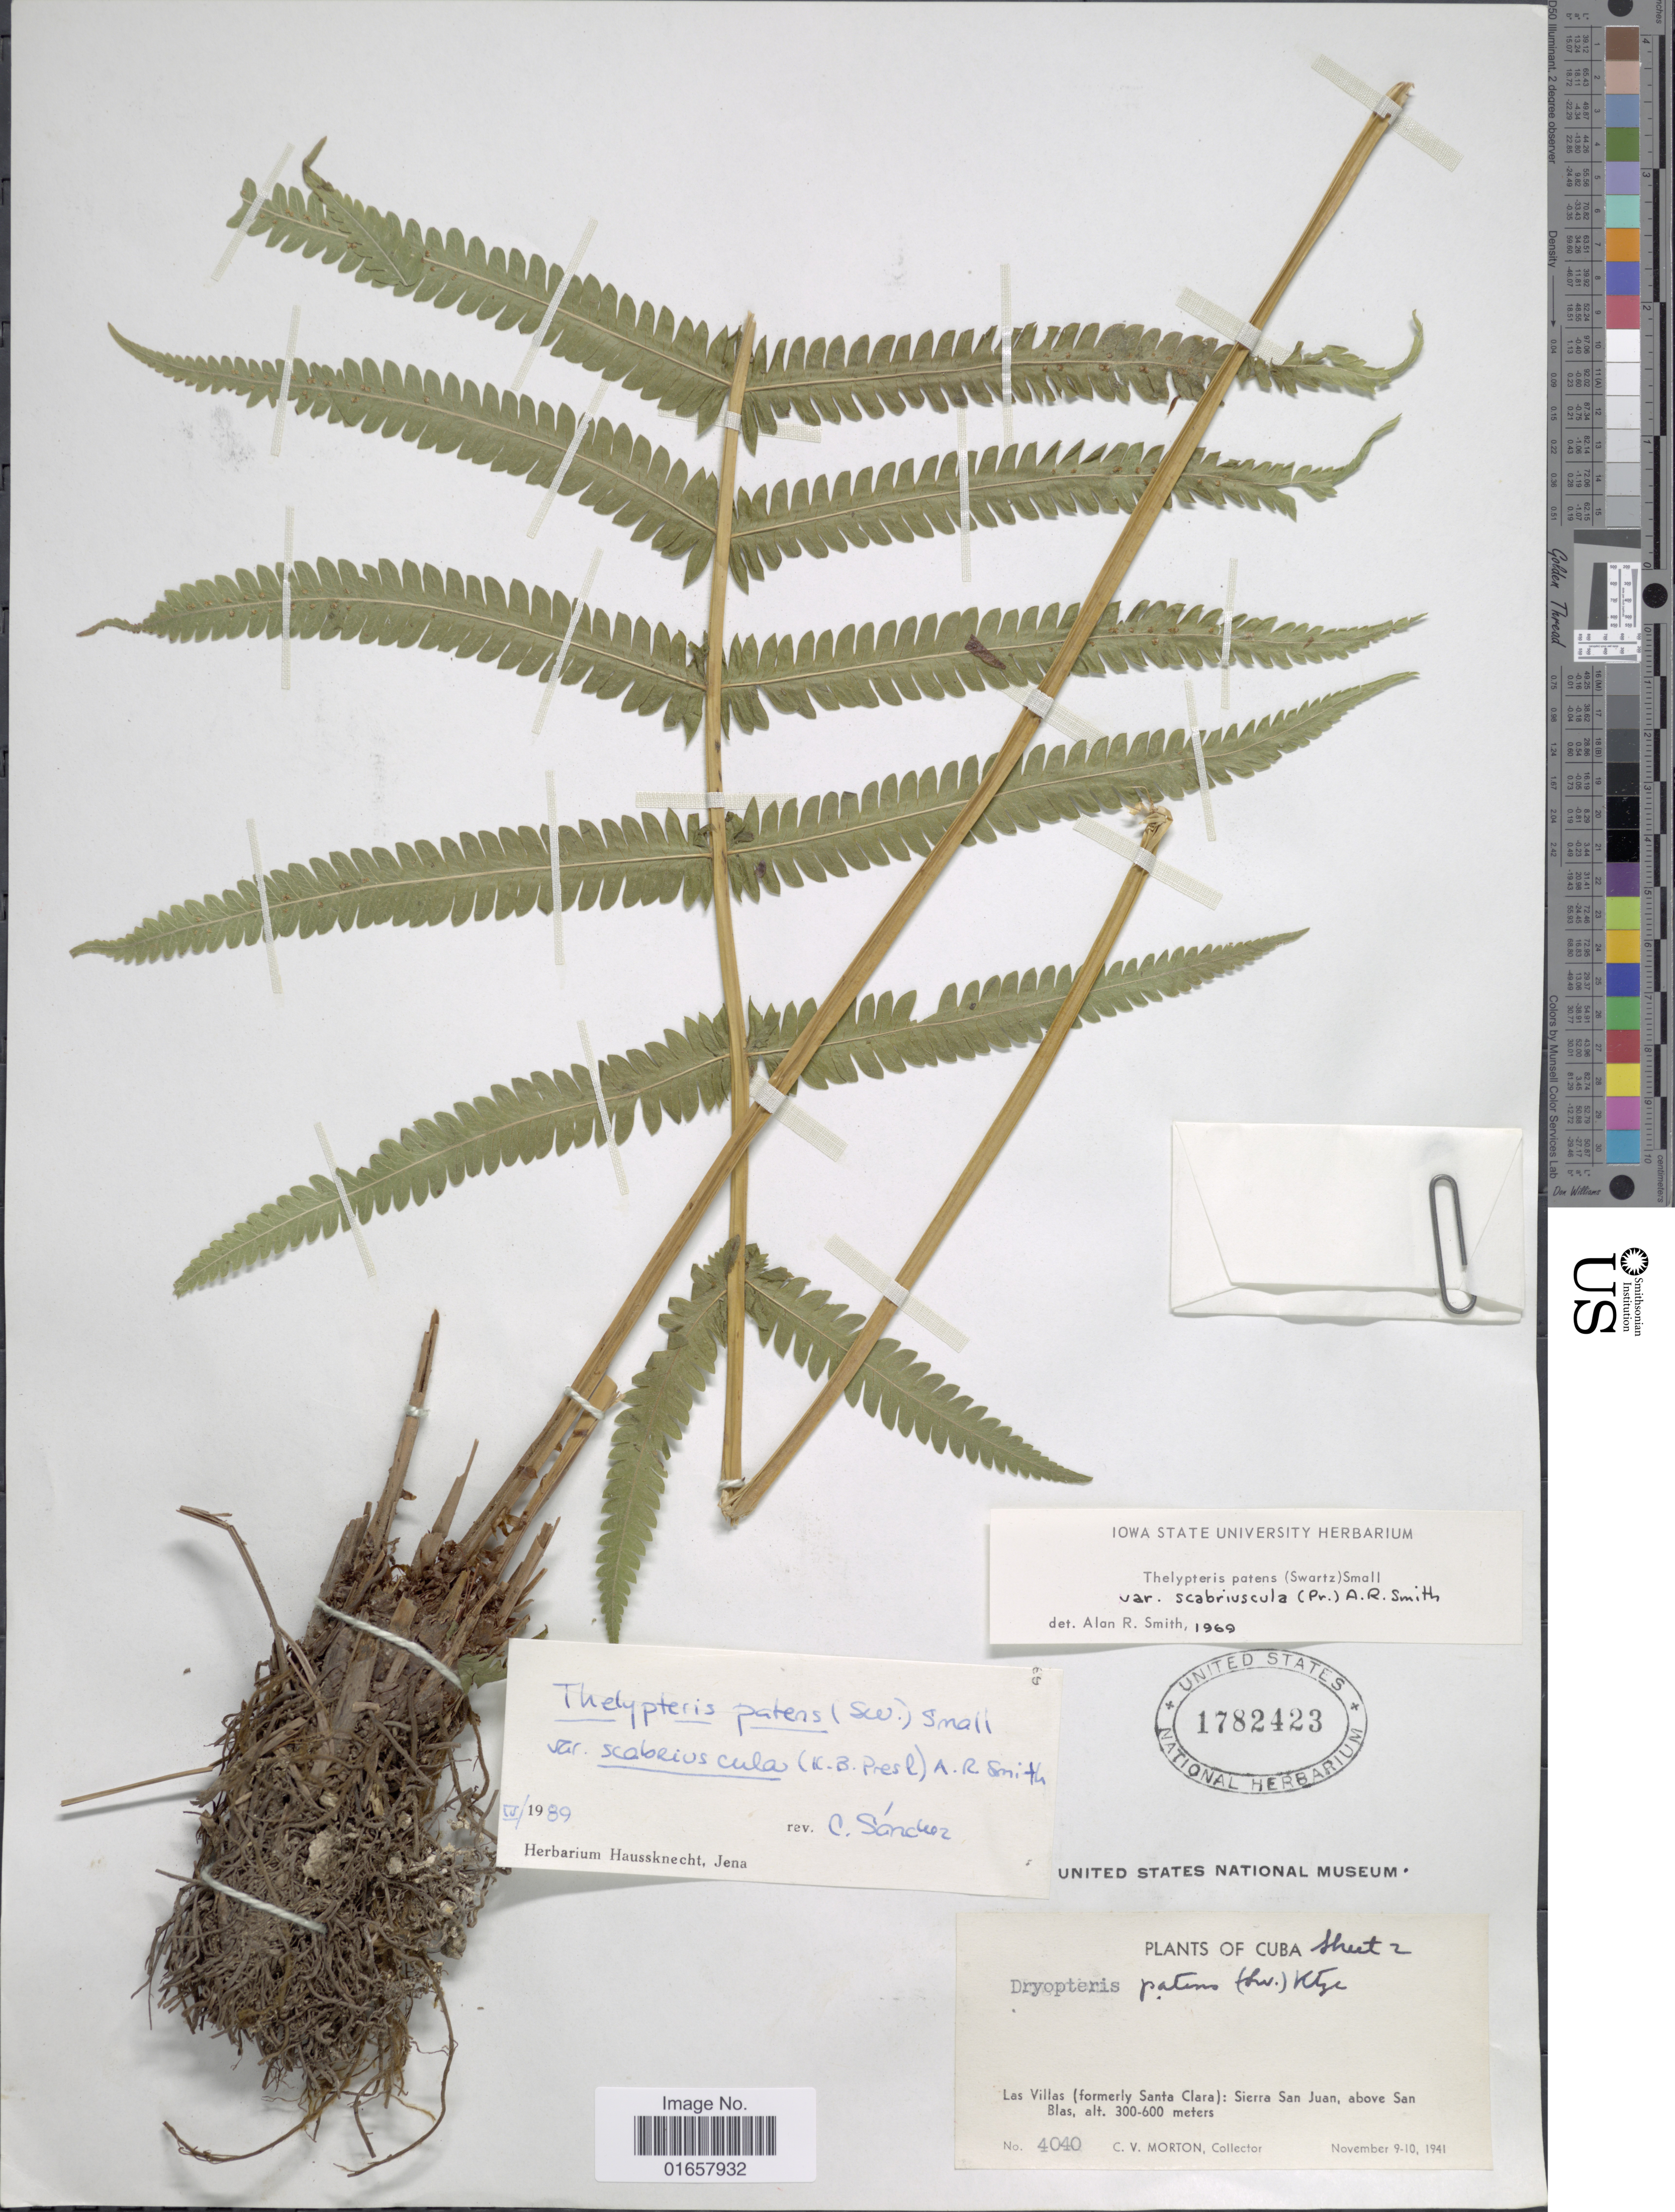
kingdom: Plantae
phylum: Tracheophyta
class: Polypodiopsida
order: Polypodiales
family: Thelypteridaceae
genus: Christella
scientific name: Christella patens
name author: (Sw.) Holttum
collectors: C. V. Morton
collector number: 4040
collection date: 1941-11-09/1941-11-10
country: Cuba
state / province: Las Villas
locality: Cuba, Las Villas (formely Santa Clara): Sierra San Juan, above San Blas.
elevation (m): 300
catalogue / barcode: US 1782423